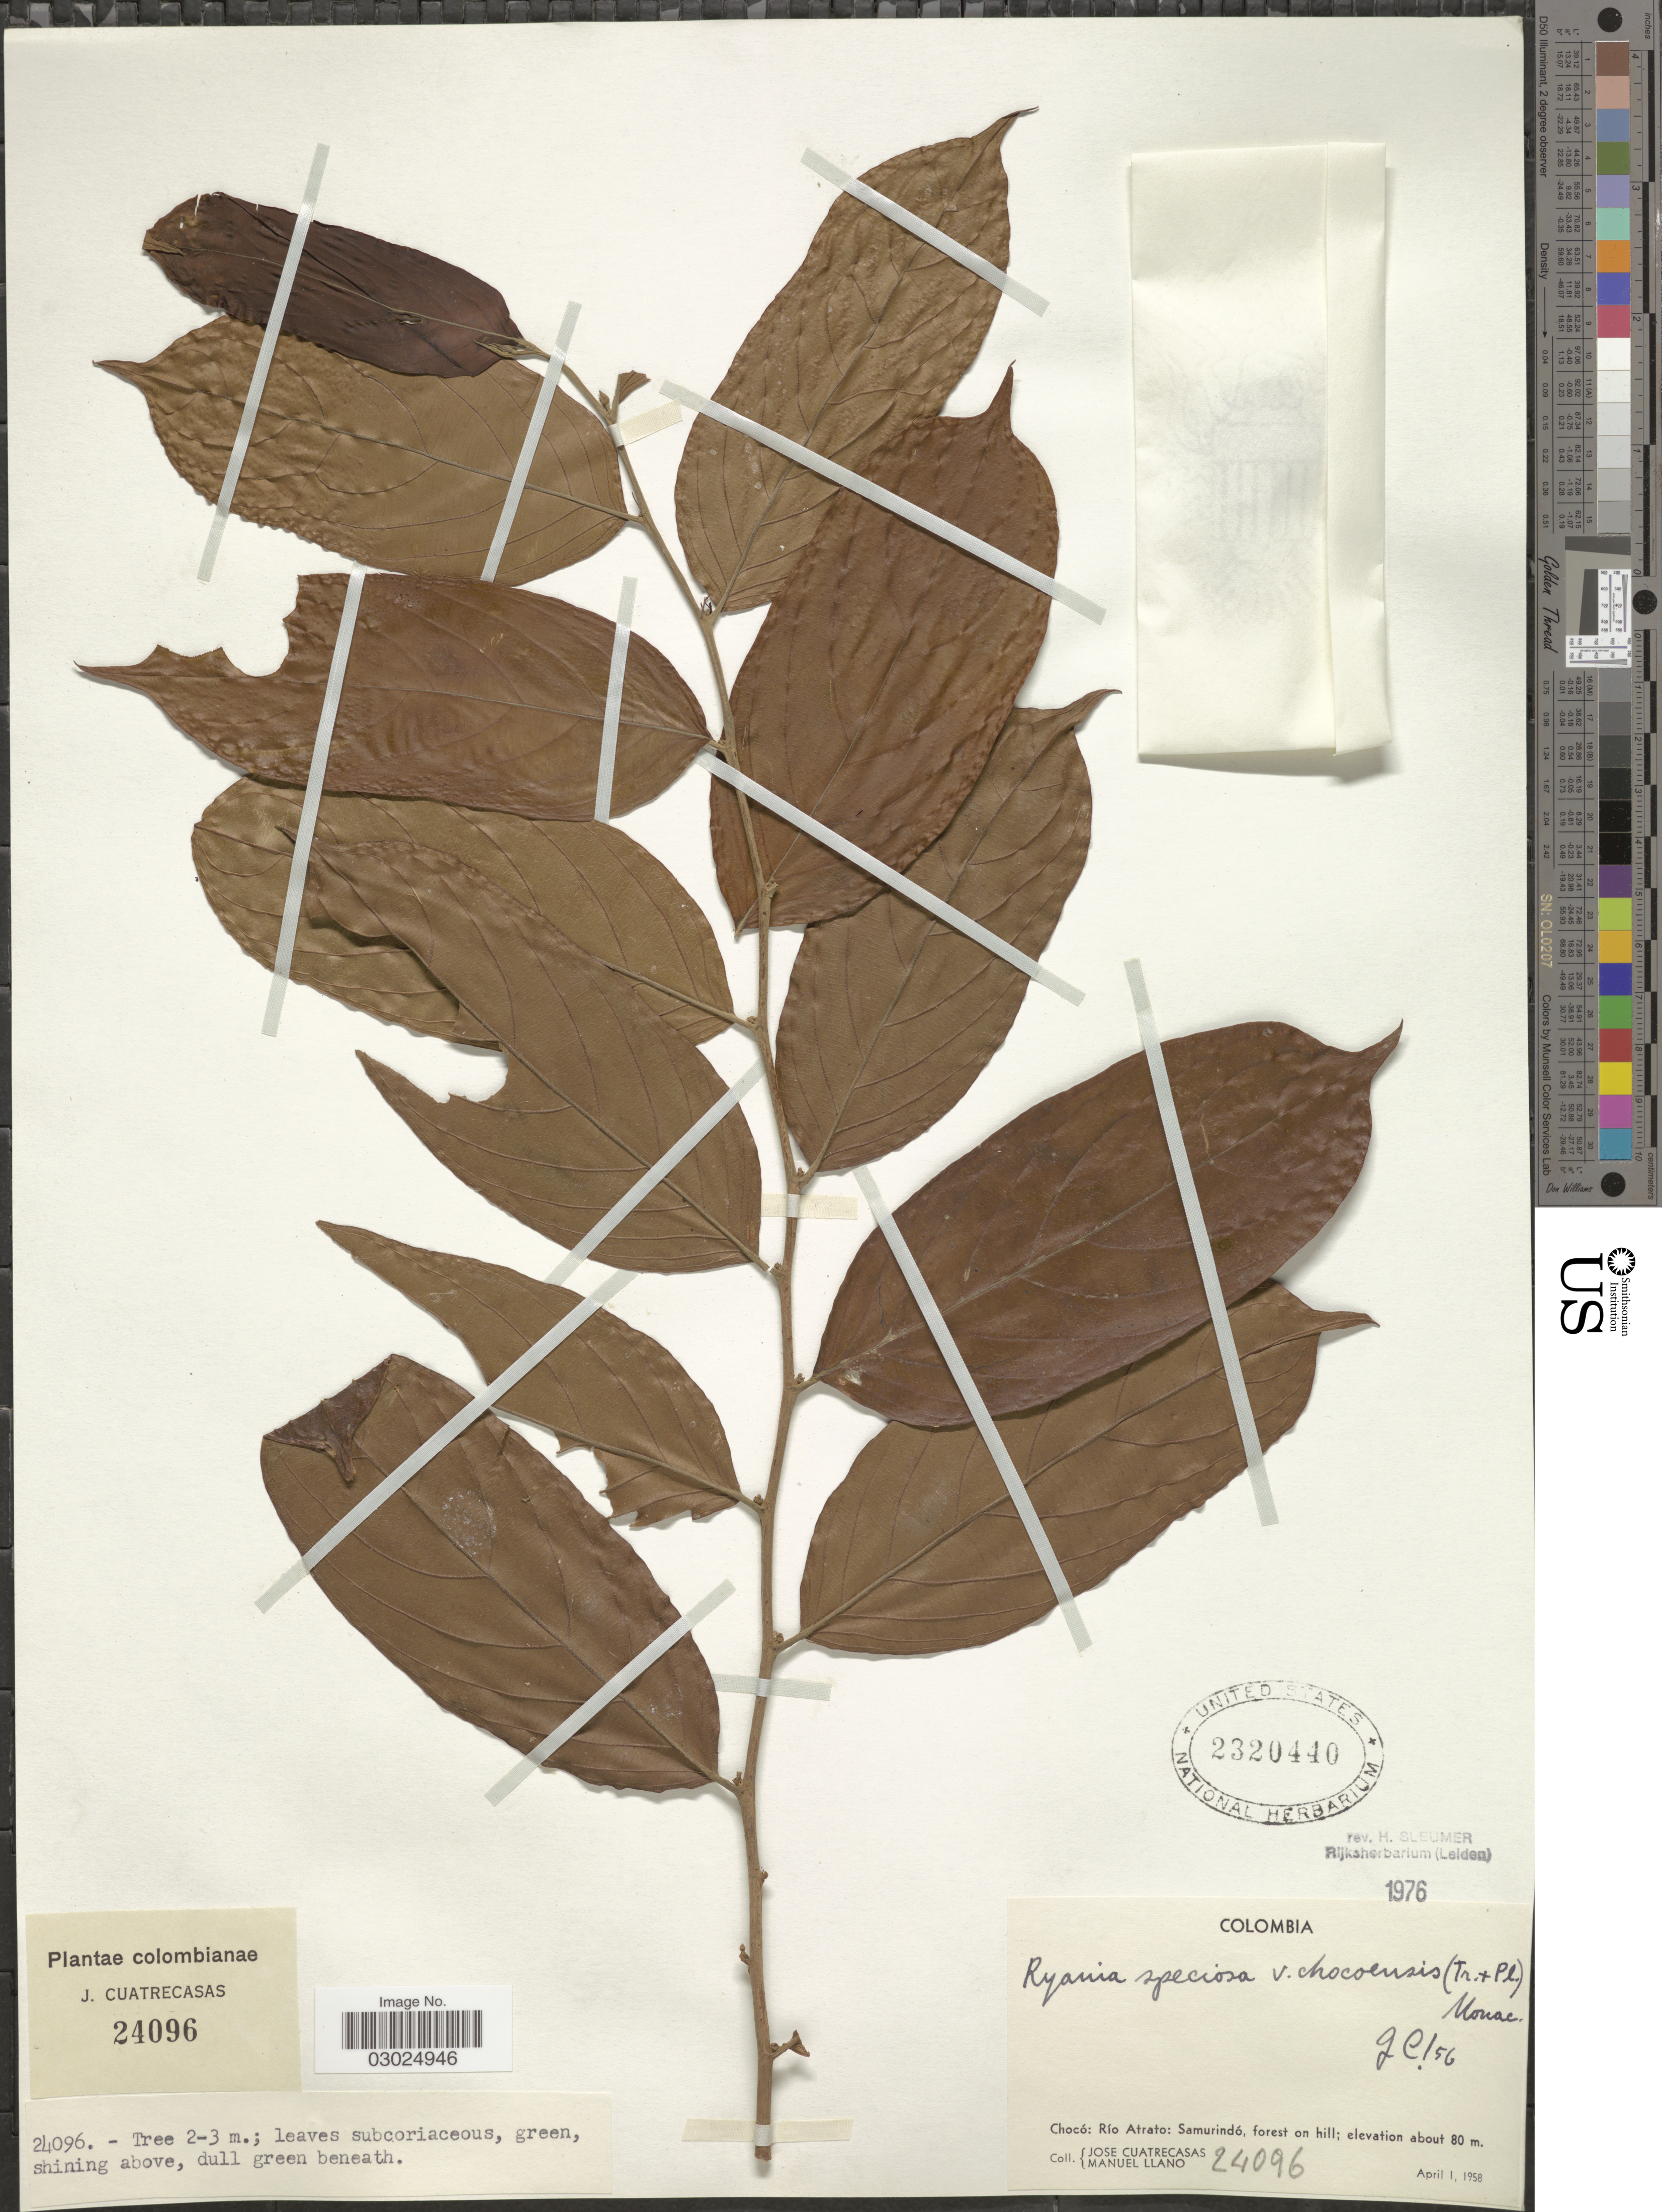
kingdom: Plantae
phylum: Tracheophyta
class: Magnoliopsida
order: Malpighiales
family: Salicaceae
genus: Ryania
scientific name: Ryania speciosa var. chocoensis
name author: (Triana & Planch.) Monach.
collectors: J. Cuatrecasas & M. Llano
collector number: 24096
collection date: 1958-04-01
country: Colombia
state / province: Chocó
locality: Chocó: Río Atrato: Samurindó.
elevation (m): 80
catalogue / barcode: US 2320440